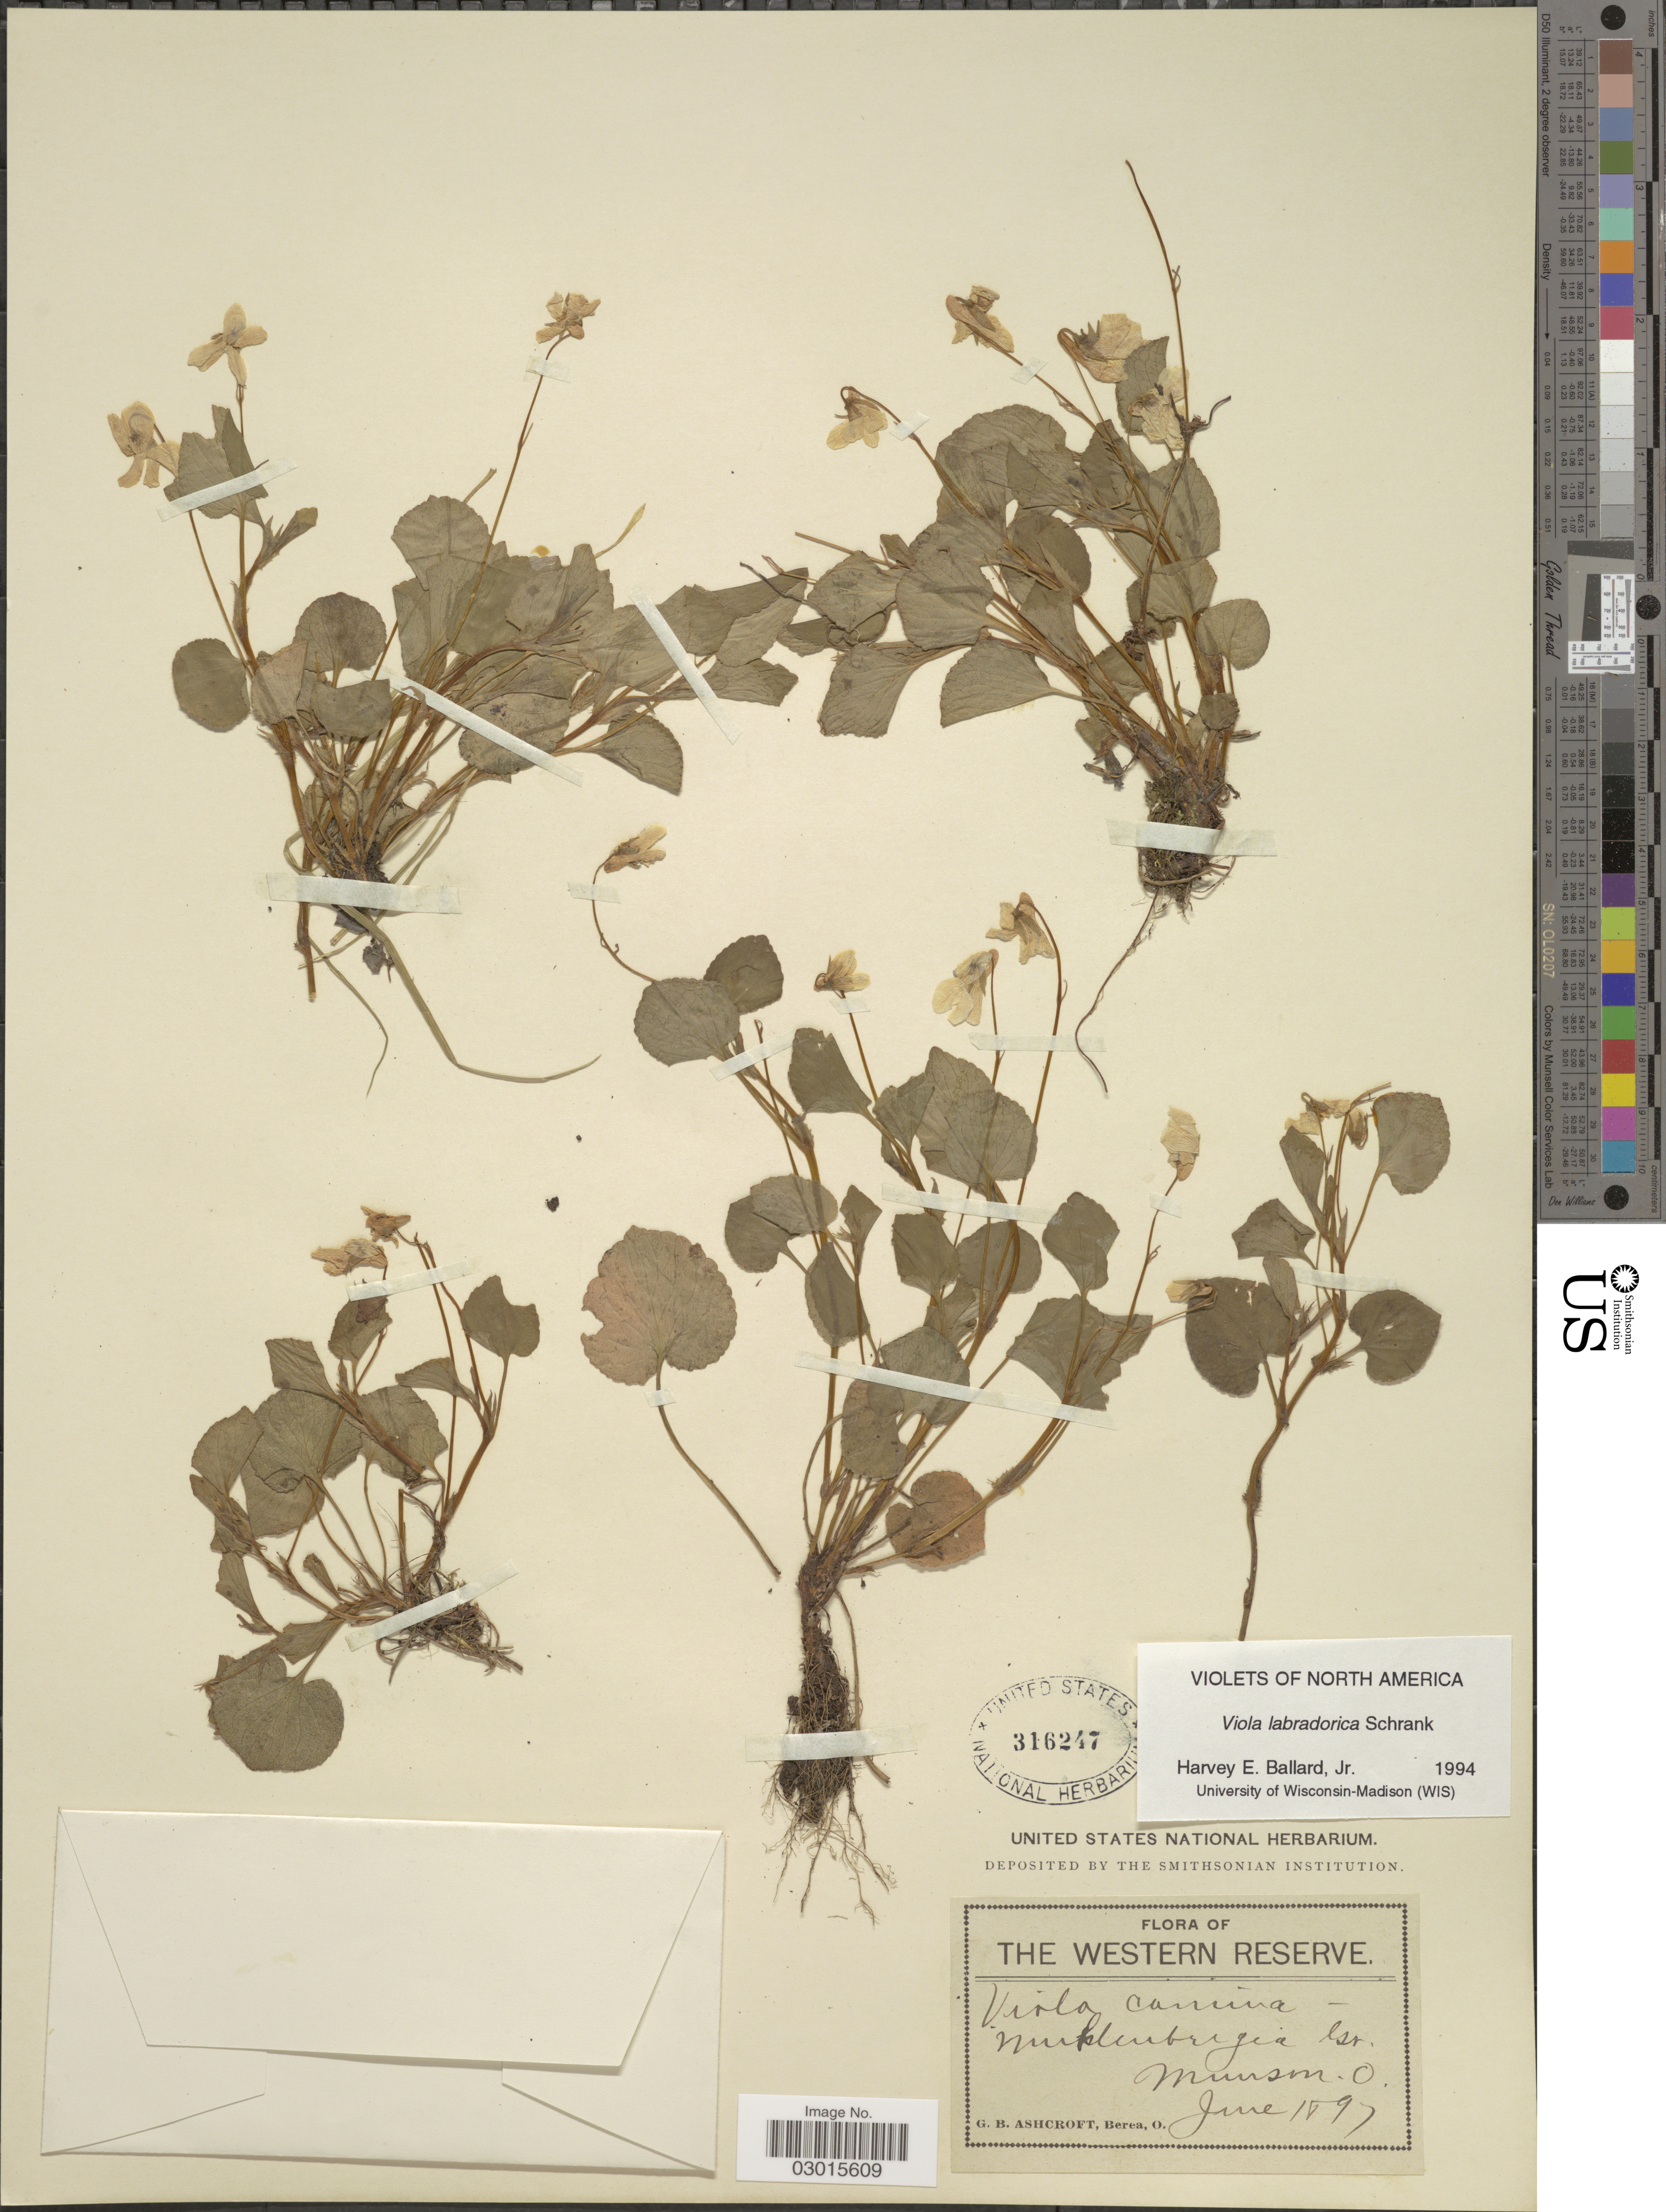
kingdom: Plantae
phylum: Tracheophyta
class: Magnoliopsida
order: Malpighiales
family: Violaceae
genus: Viola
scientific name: Viola labradorica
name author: Schrank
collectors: G. Ashcroft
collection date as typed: Transcribed d/m/y: 11/6/97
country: United States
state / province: Ohio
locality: The Western Reserve. Munson. O.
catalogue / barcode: US 316247